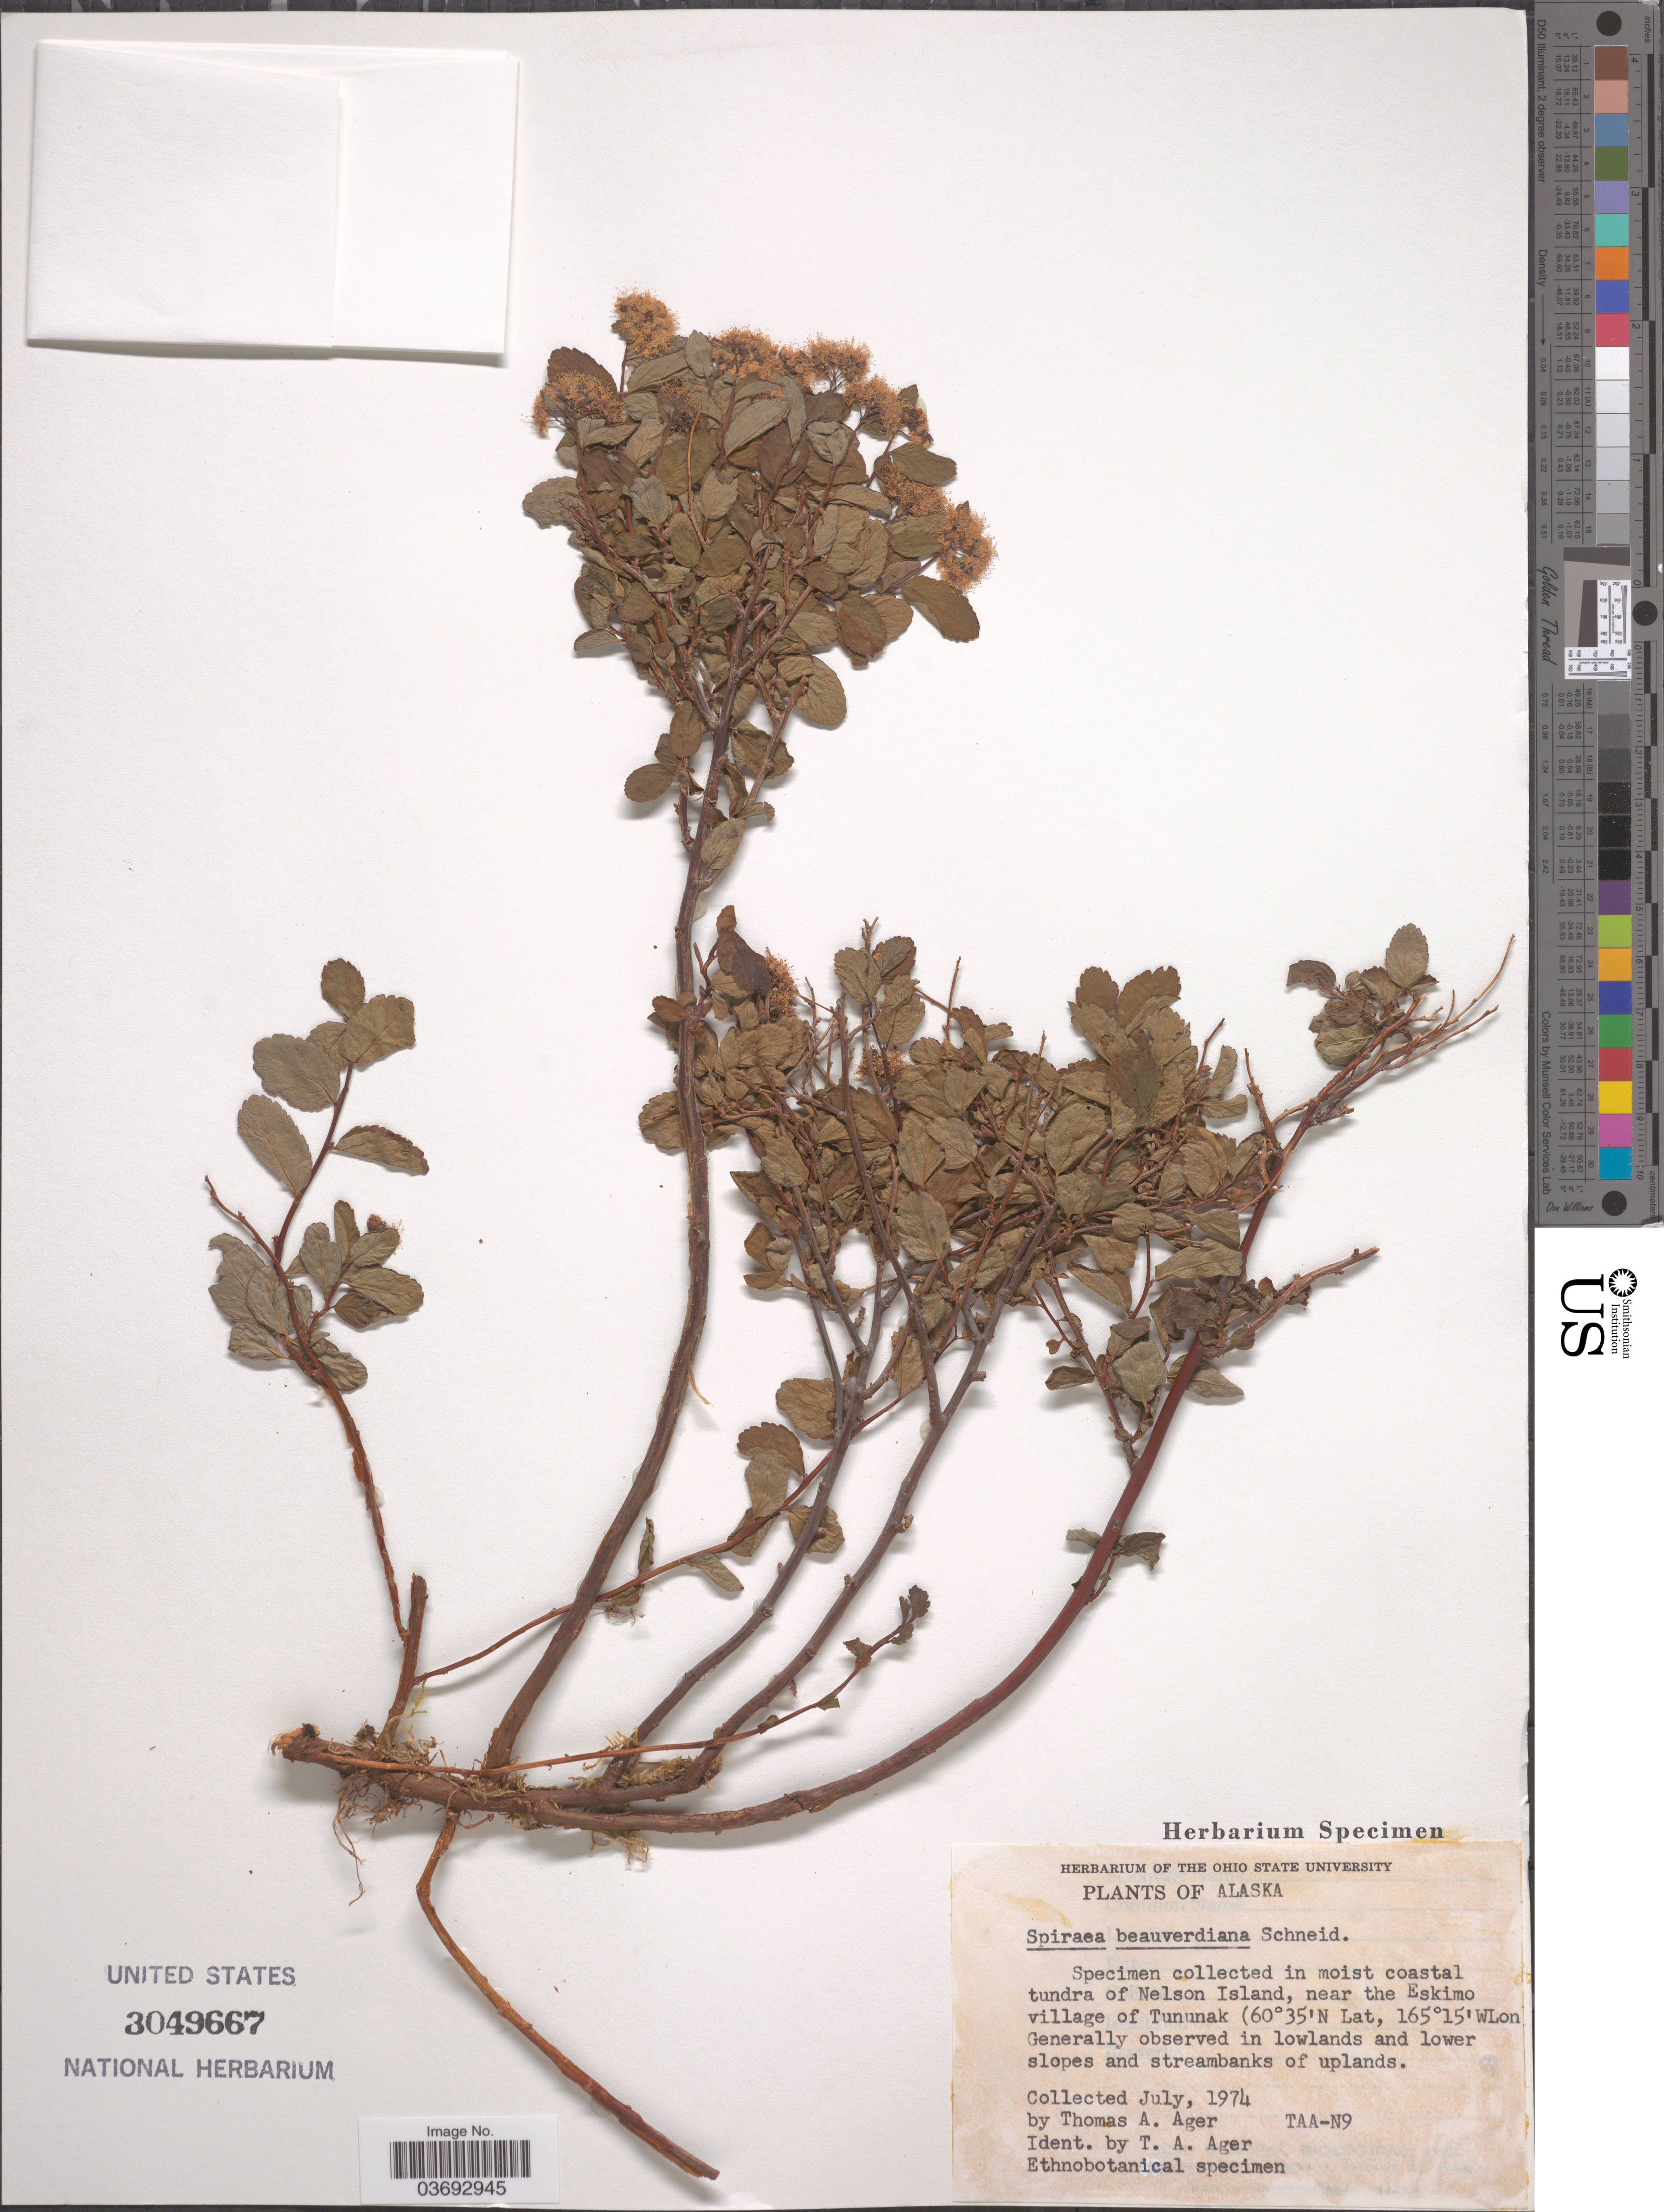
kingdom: Plantae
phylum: Tracheophyta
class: Magnoliopsida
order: Rosales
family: Rosaceae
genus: Spiraea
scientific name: Spiraea stevenii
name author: (C.K. Schneid.) Rydb.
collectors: T. A. Ager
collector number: TAA-N9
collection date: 1974-07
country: United States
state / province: Alaska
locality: In moist coastal tundra of Nelson Island, near the Eskimo village of Tununak.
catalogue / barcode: US 3049667